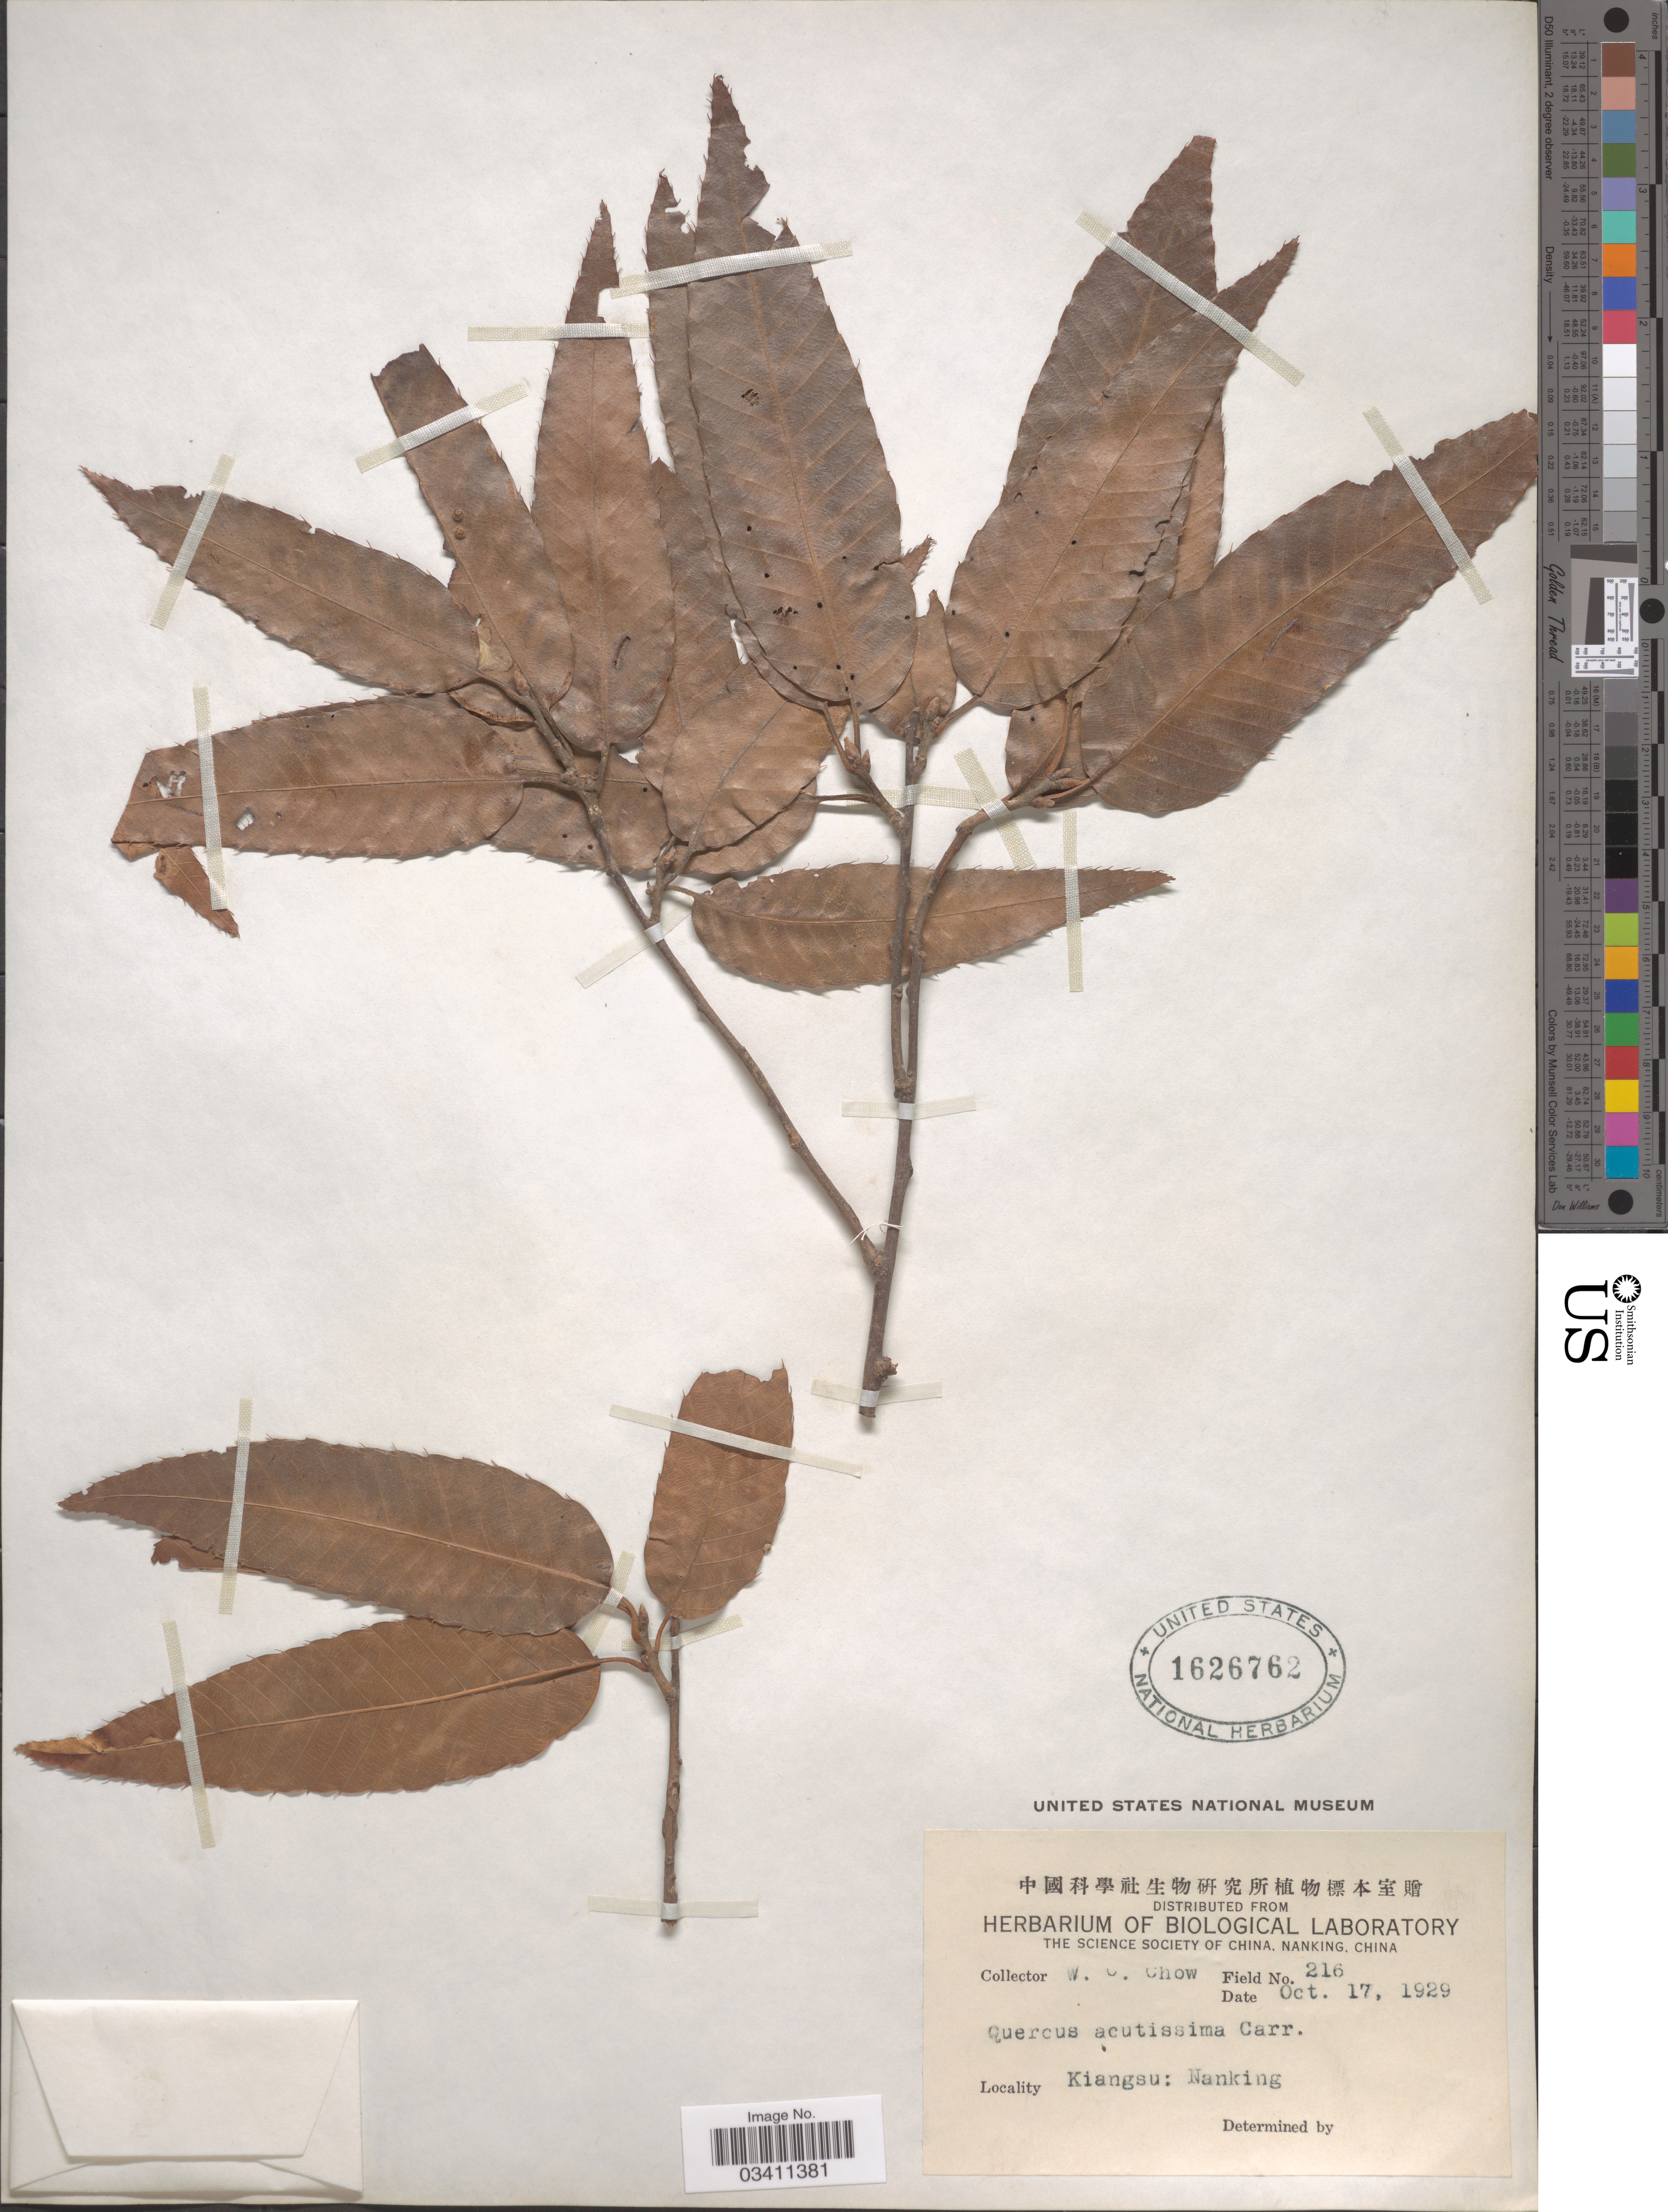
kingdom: Plantae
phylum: Tracheophyta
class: Magnoliopsida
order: Fagales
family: Fagaceae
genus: Quercus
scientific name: Quercus acutissima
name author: Carruth.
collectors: W. Chow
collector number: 216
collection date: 1929-10-17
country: China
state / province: Jiangsu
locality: Kiangsu: Nanking.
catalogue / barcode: US 1626762